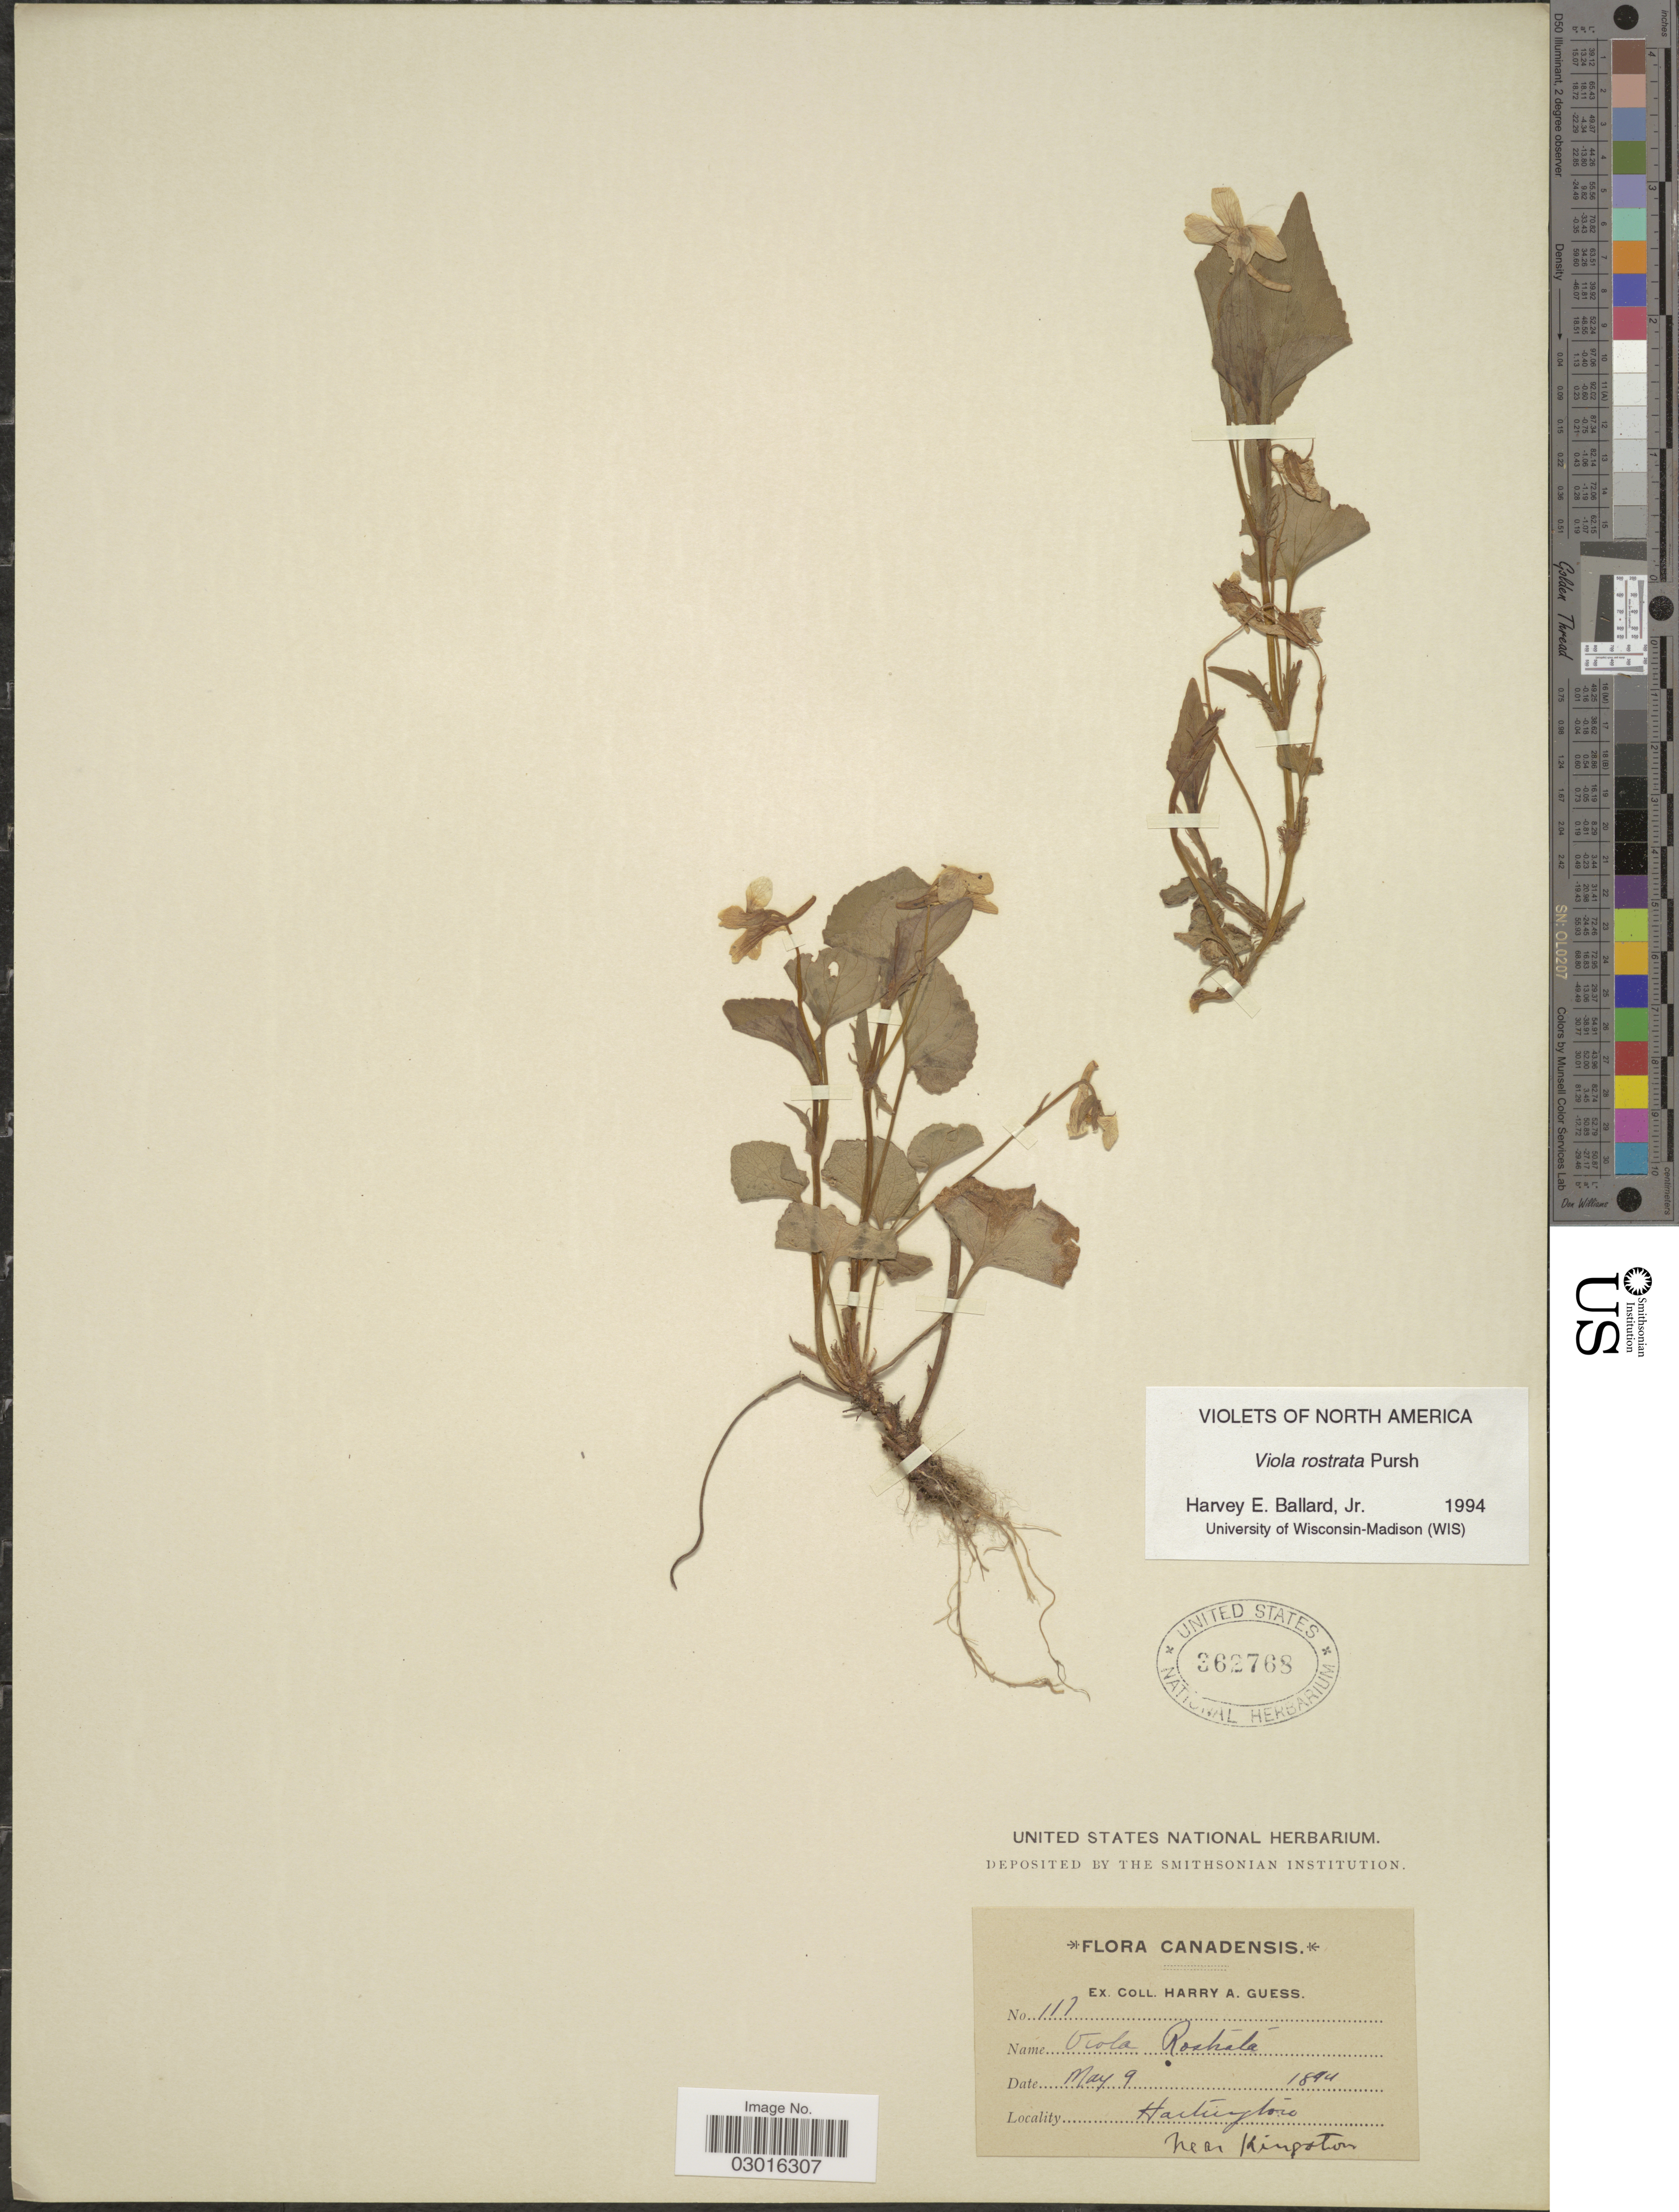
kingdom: Plantae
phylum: Tracheophyta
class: Magnoliopsida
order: Malpighiales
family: Violaceae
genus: Viola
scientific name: Viola rostrata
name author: Pursh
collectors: H. Guess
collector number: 117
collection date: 1894-05-09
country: Canada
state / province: Ontario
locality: Harlington, Near Kingston.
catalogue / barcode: US 362768